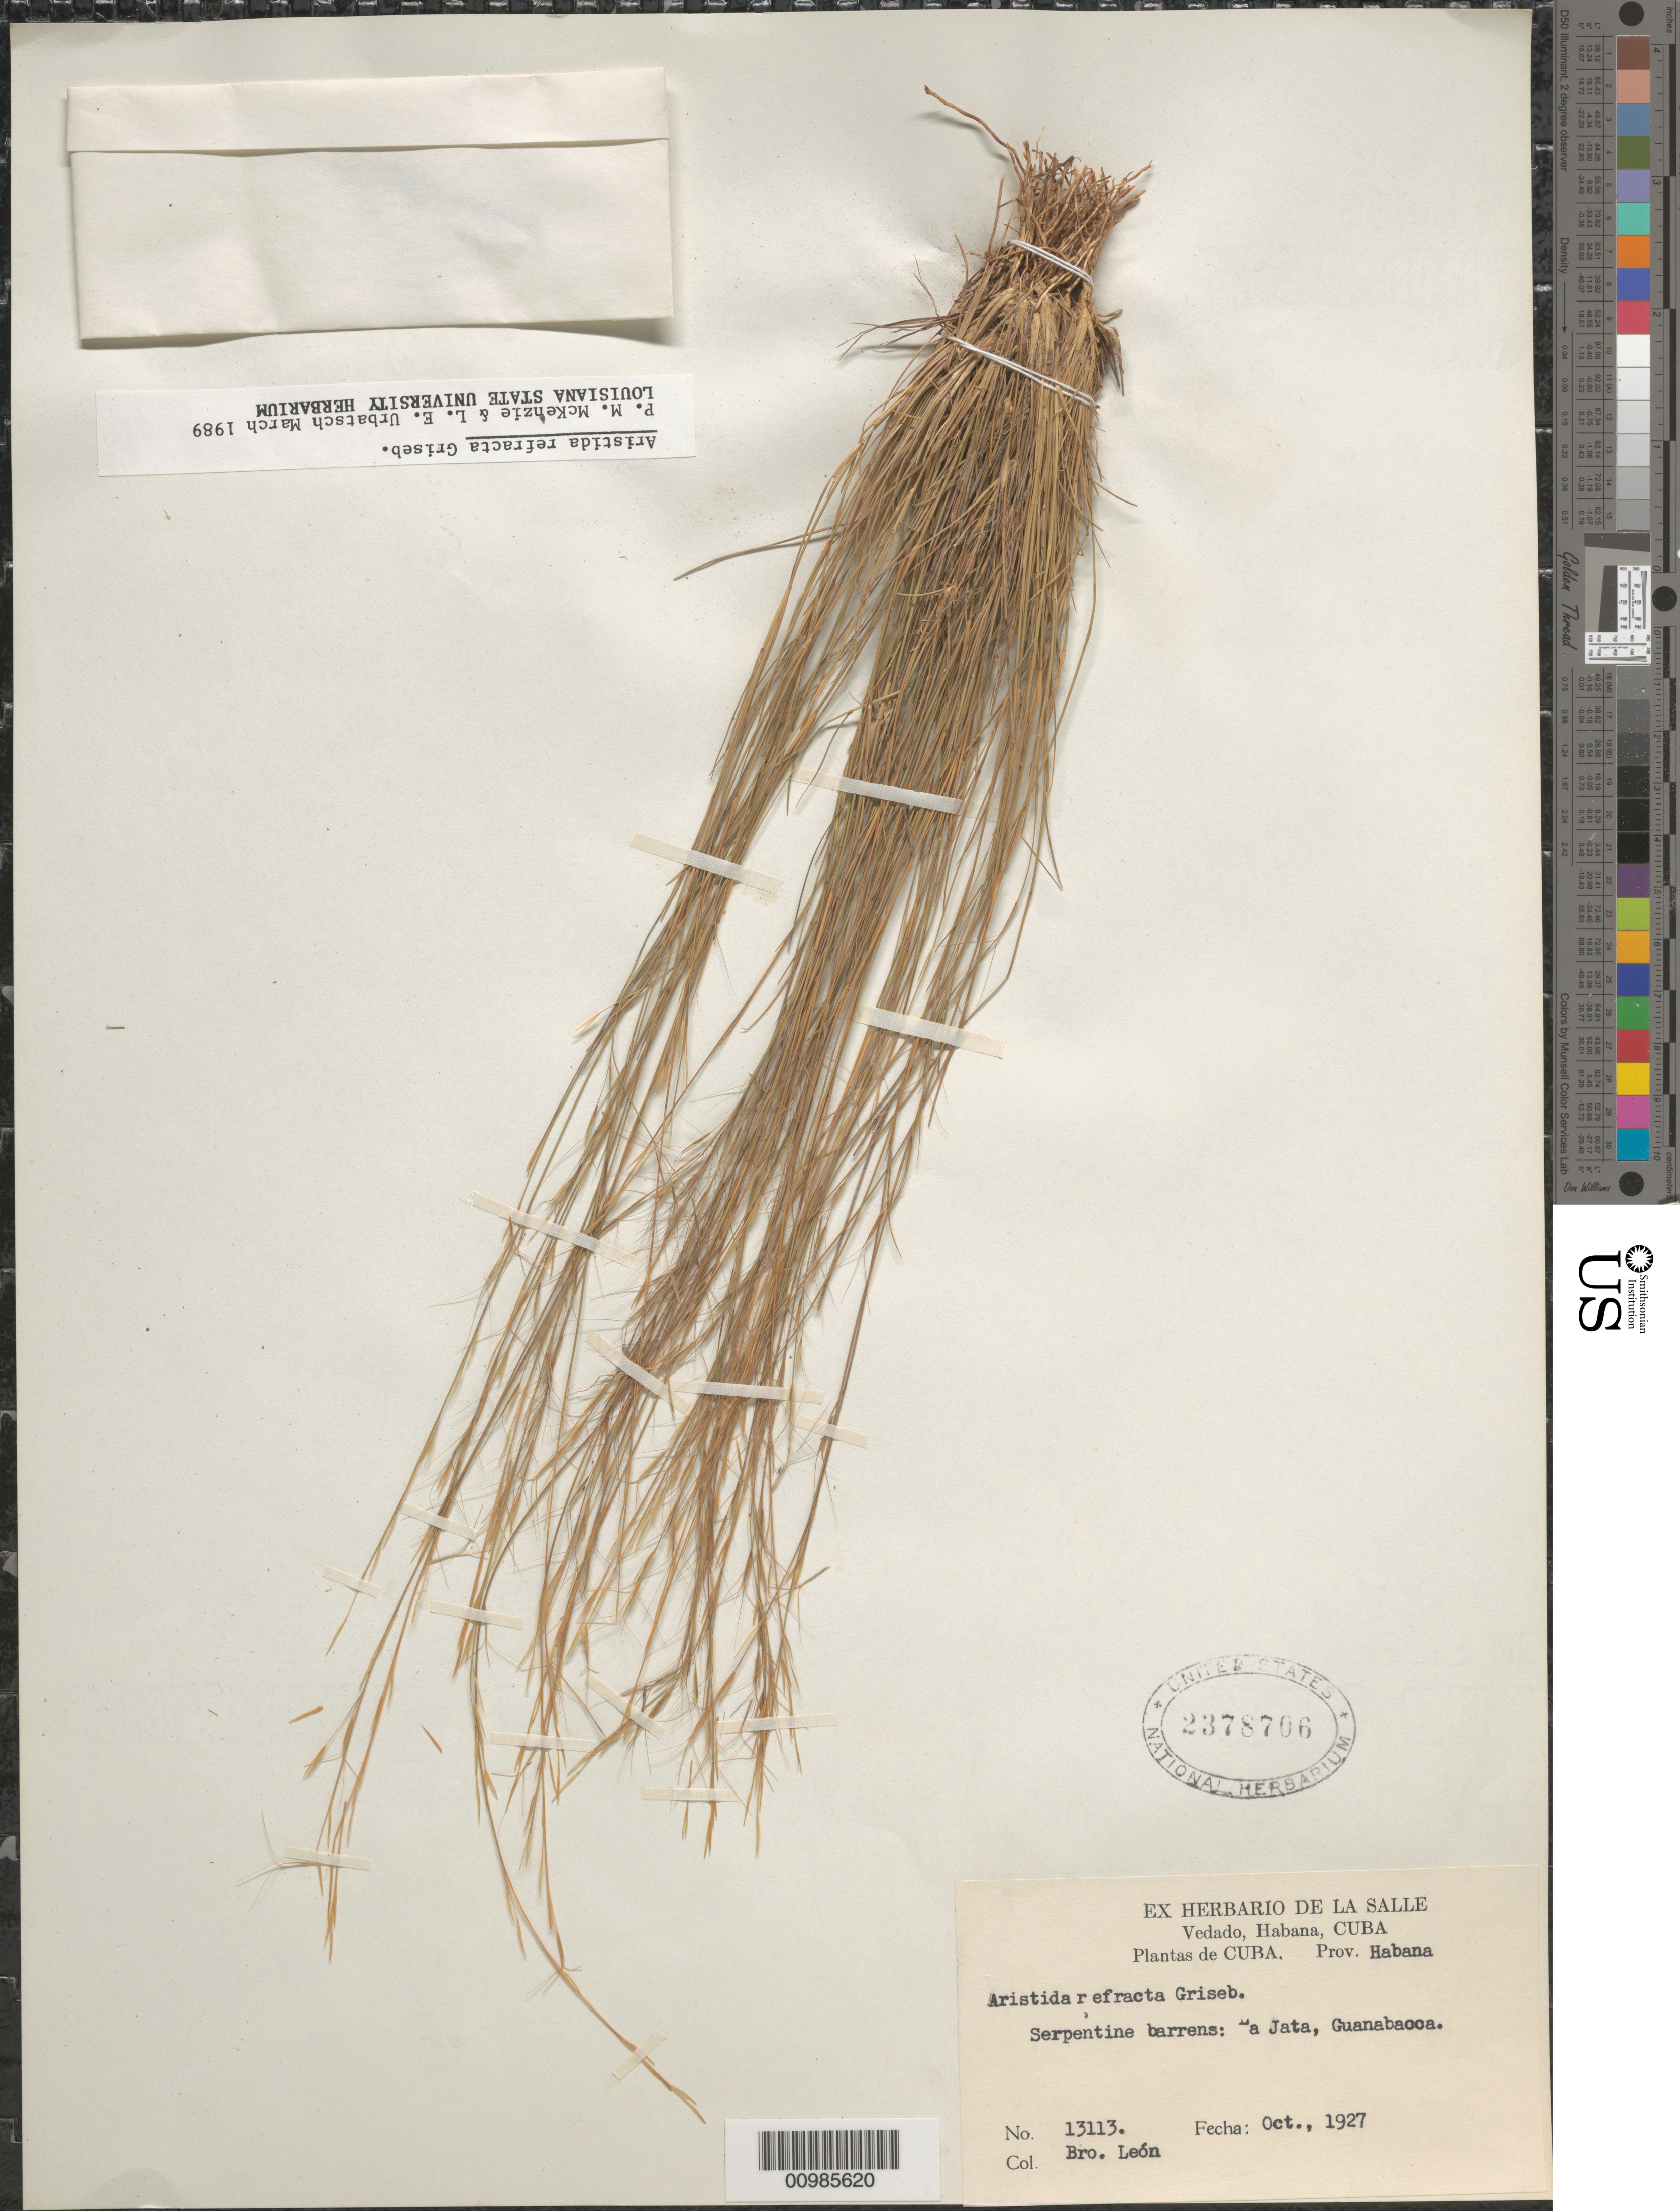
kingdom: Plantae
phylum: Tracheophyta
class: Liliopsida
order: Poales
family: Poaceae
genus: Aristida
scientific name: Aristida refracta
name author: Griseb.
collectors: Bro. León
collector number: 13113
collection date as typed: Oct 1927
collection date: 1927-10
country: Cuba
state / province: La Habana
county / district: Municipio Guanabacoa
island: Cuba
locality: Jata Hills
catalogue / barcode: US 2378706